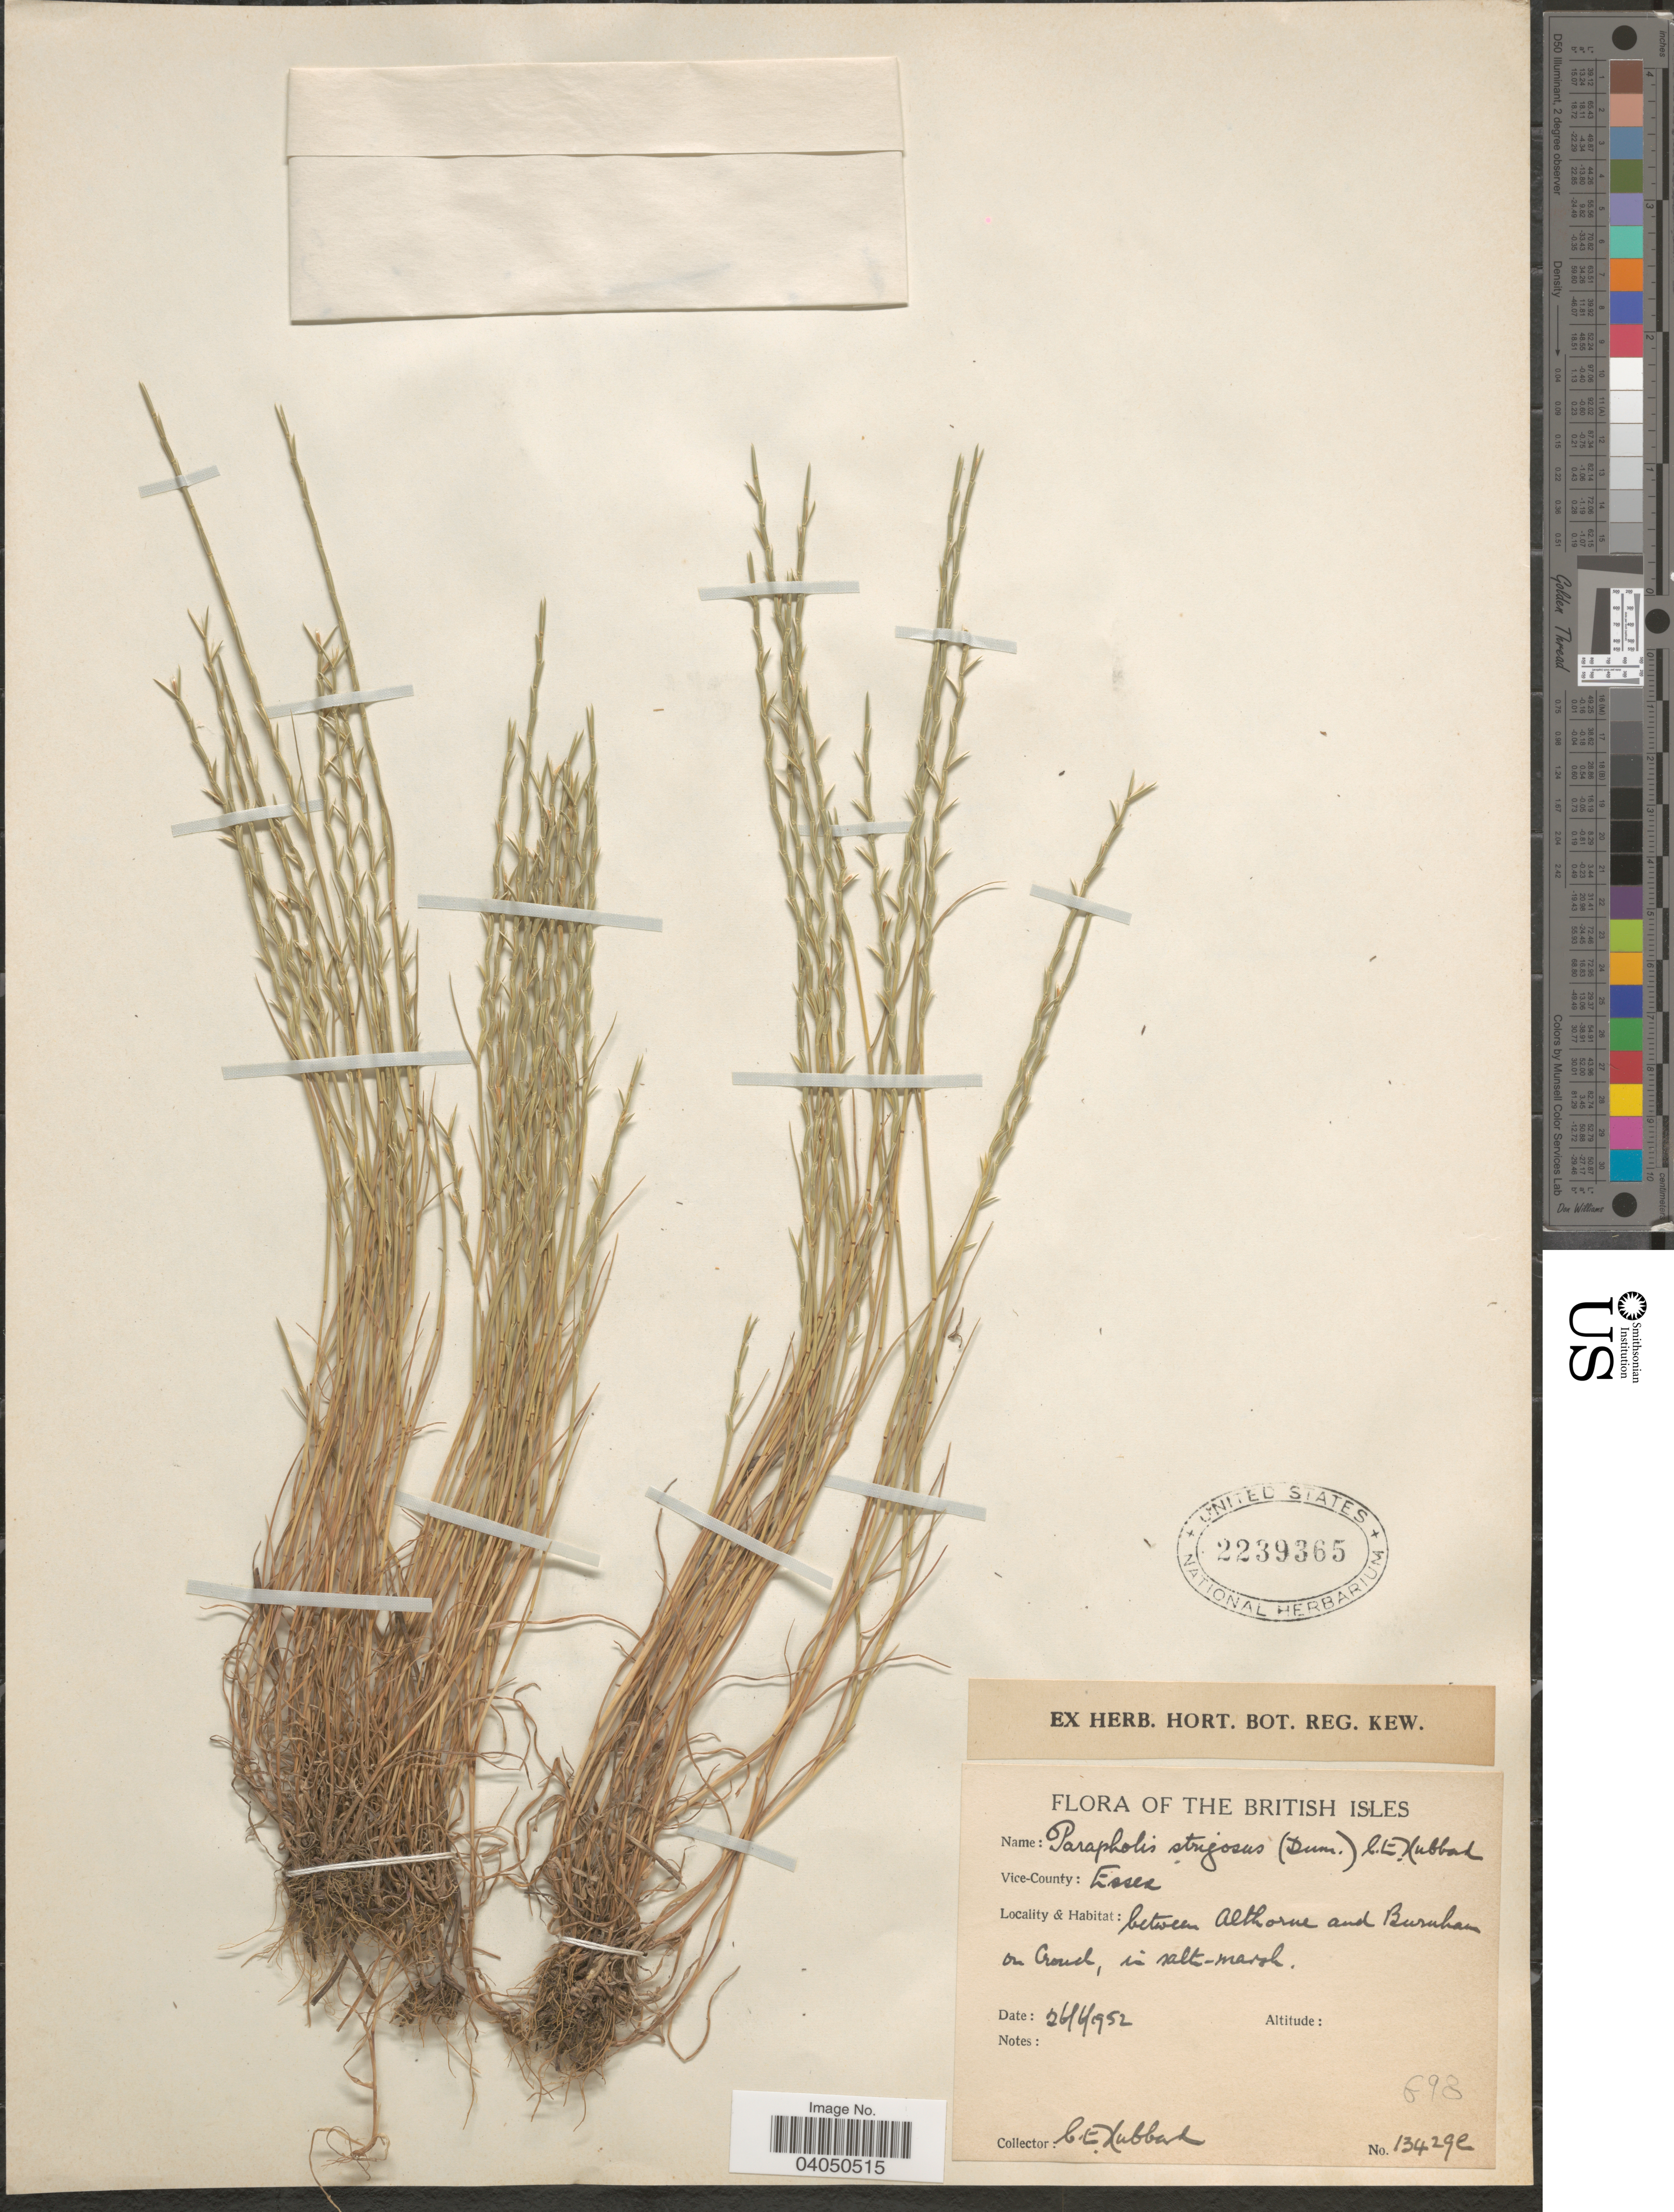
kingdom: Plantae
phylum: Tracheophyta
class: Liliopsida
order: Poales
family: Poaceae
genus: Parapholis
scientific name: Parapholis strigosa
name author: (Dumort.) C.E. Hubb.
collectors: C. E. Hubbard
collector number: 13429C*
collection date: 1952-06-26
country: United Kingdom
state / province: England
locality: The British Isles. Vice-County: Essex. Between Althorne and Burnham on Crouch.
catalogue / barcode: US 2239365